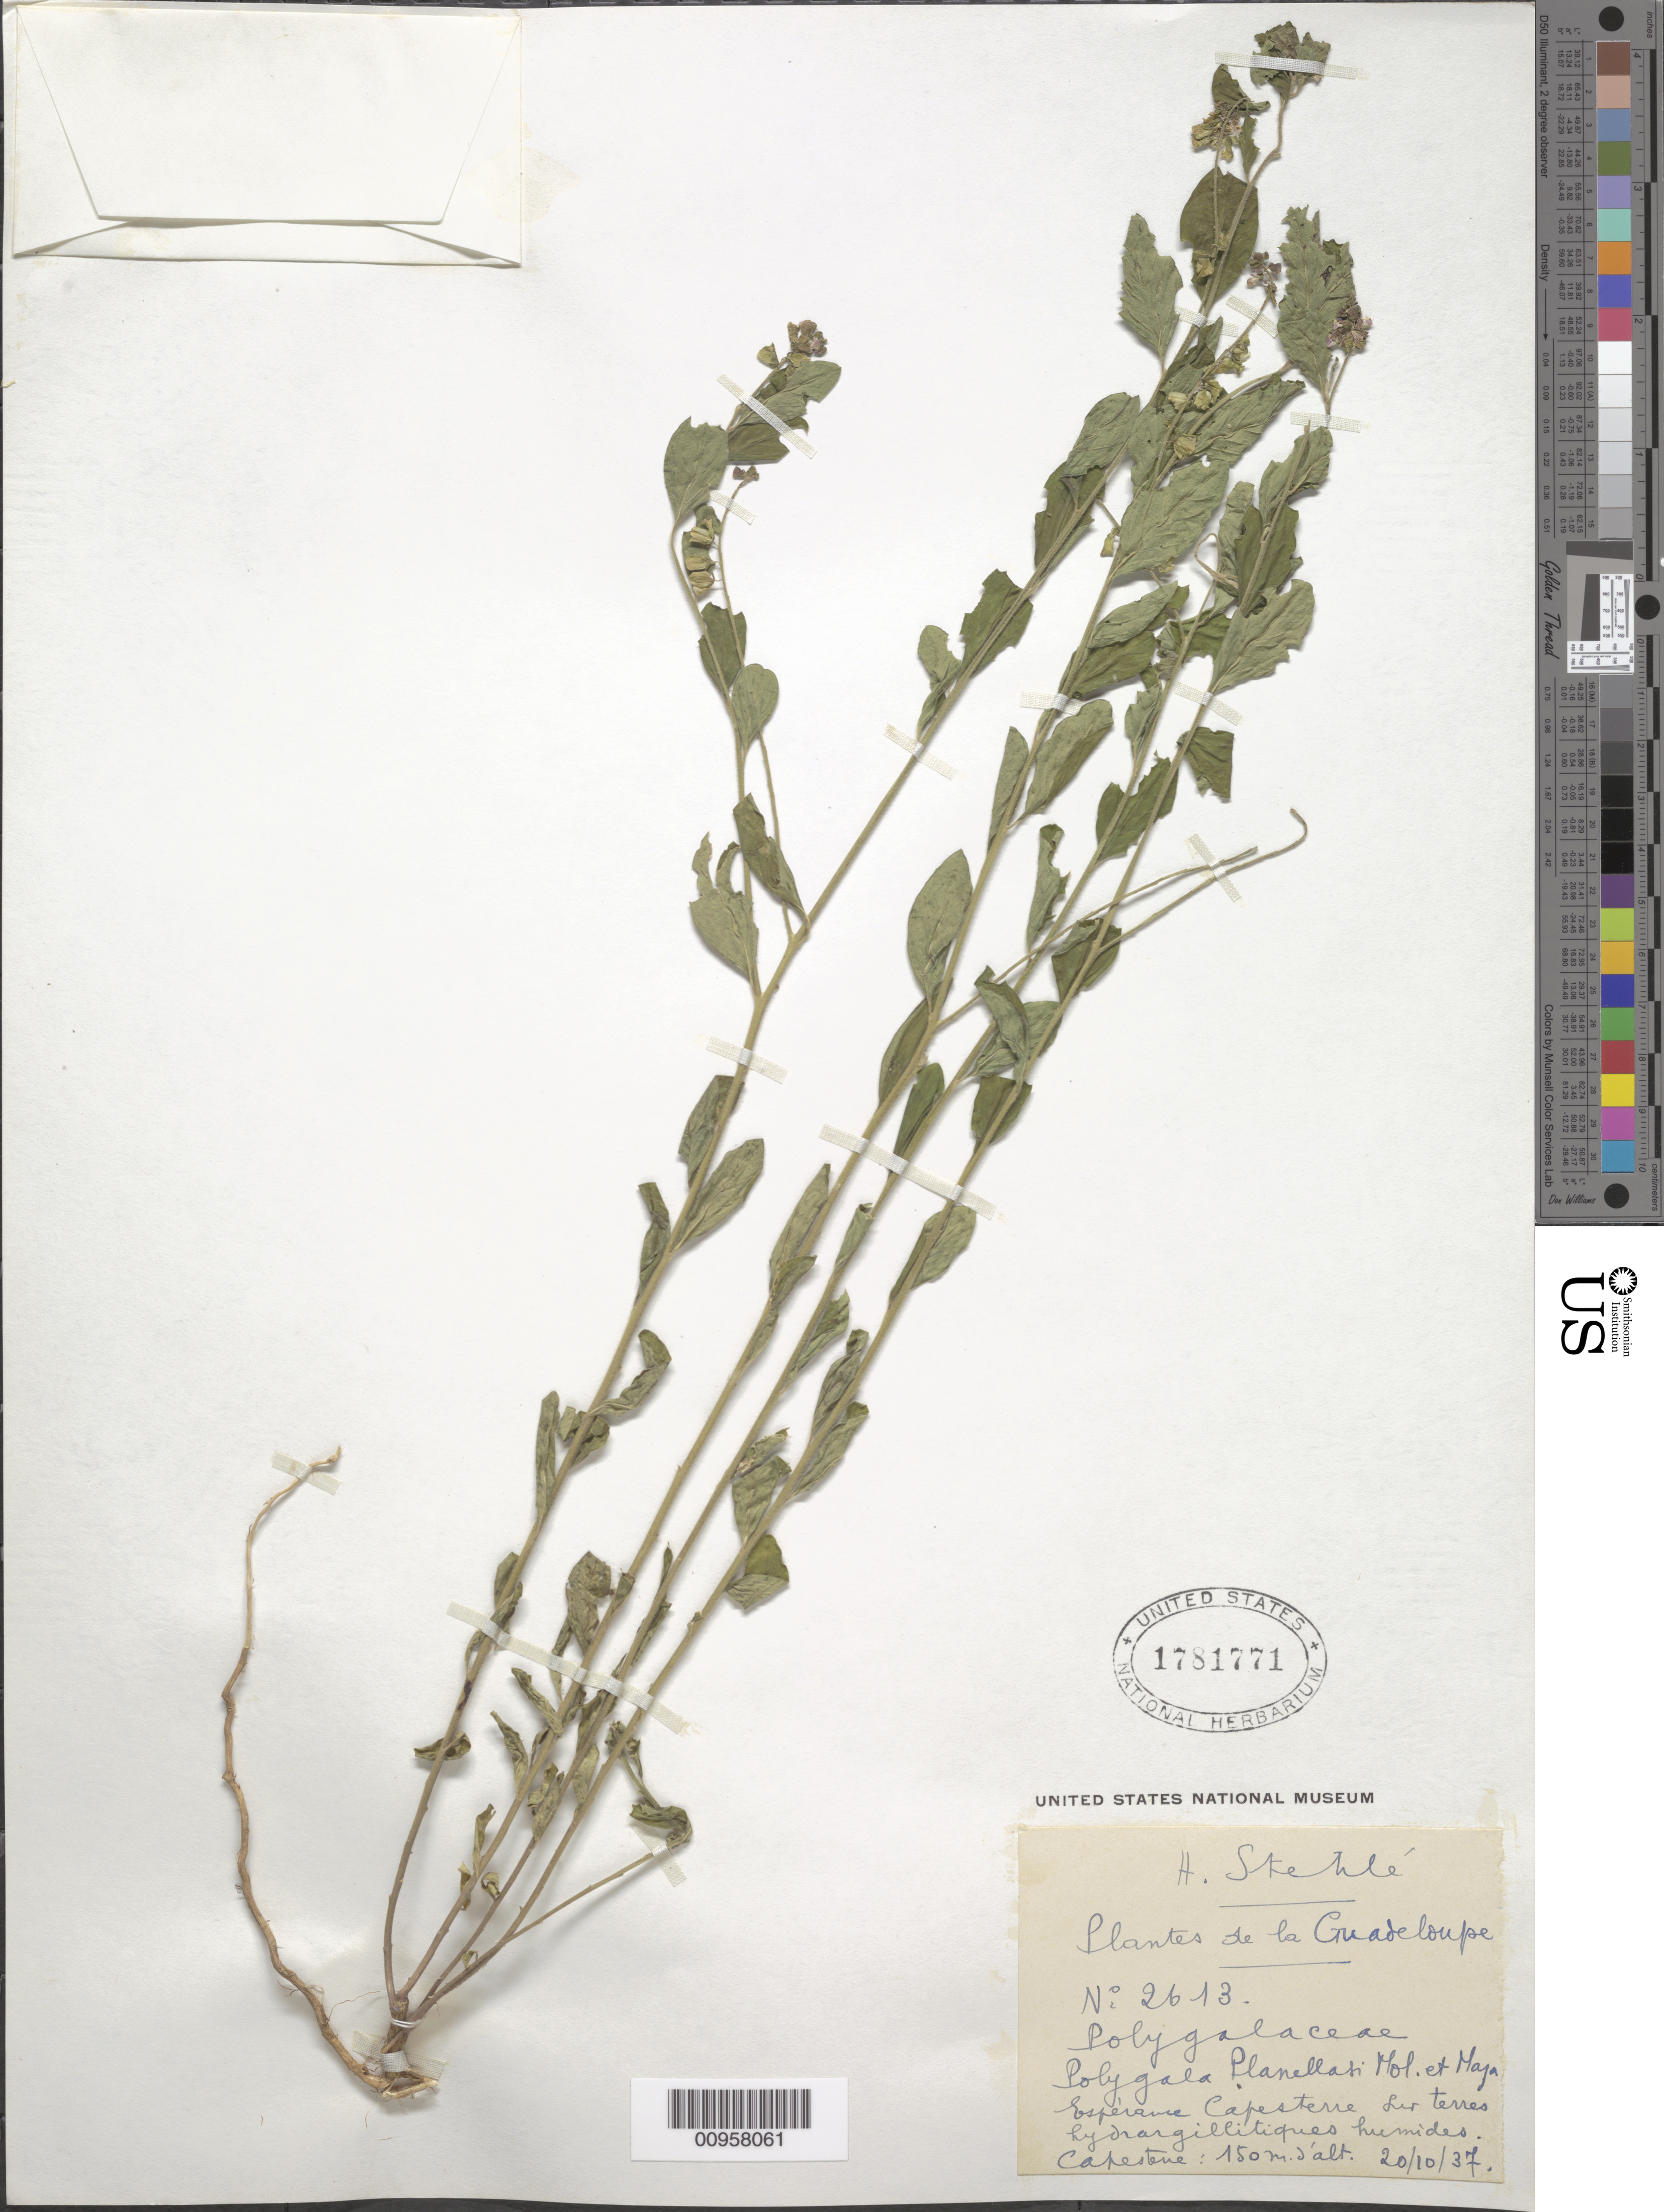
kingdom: Plantae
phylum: Tracheophyta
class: Magnoliopsida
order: Fabales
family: Polygalaceae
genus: Polygala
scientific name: Polygala planellasi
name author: Molinet & M. Gómez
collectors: H. Stehlé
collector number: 2613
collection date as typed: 20 Oct 1937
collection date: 1937-10-20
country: Guadeloupe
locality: Espérance Cafesterre, Cafesterre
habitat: Sur terres "hydrorgillitiques humides"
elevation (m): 150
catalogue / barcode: US 1781771